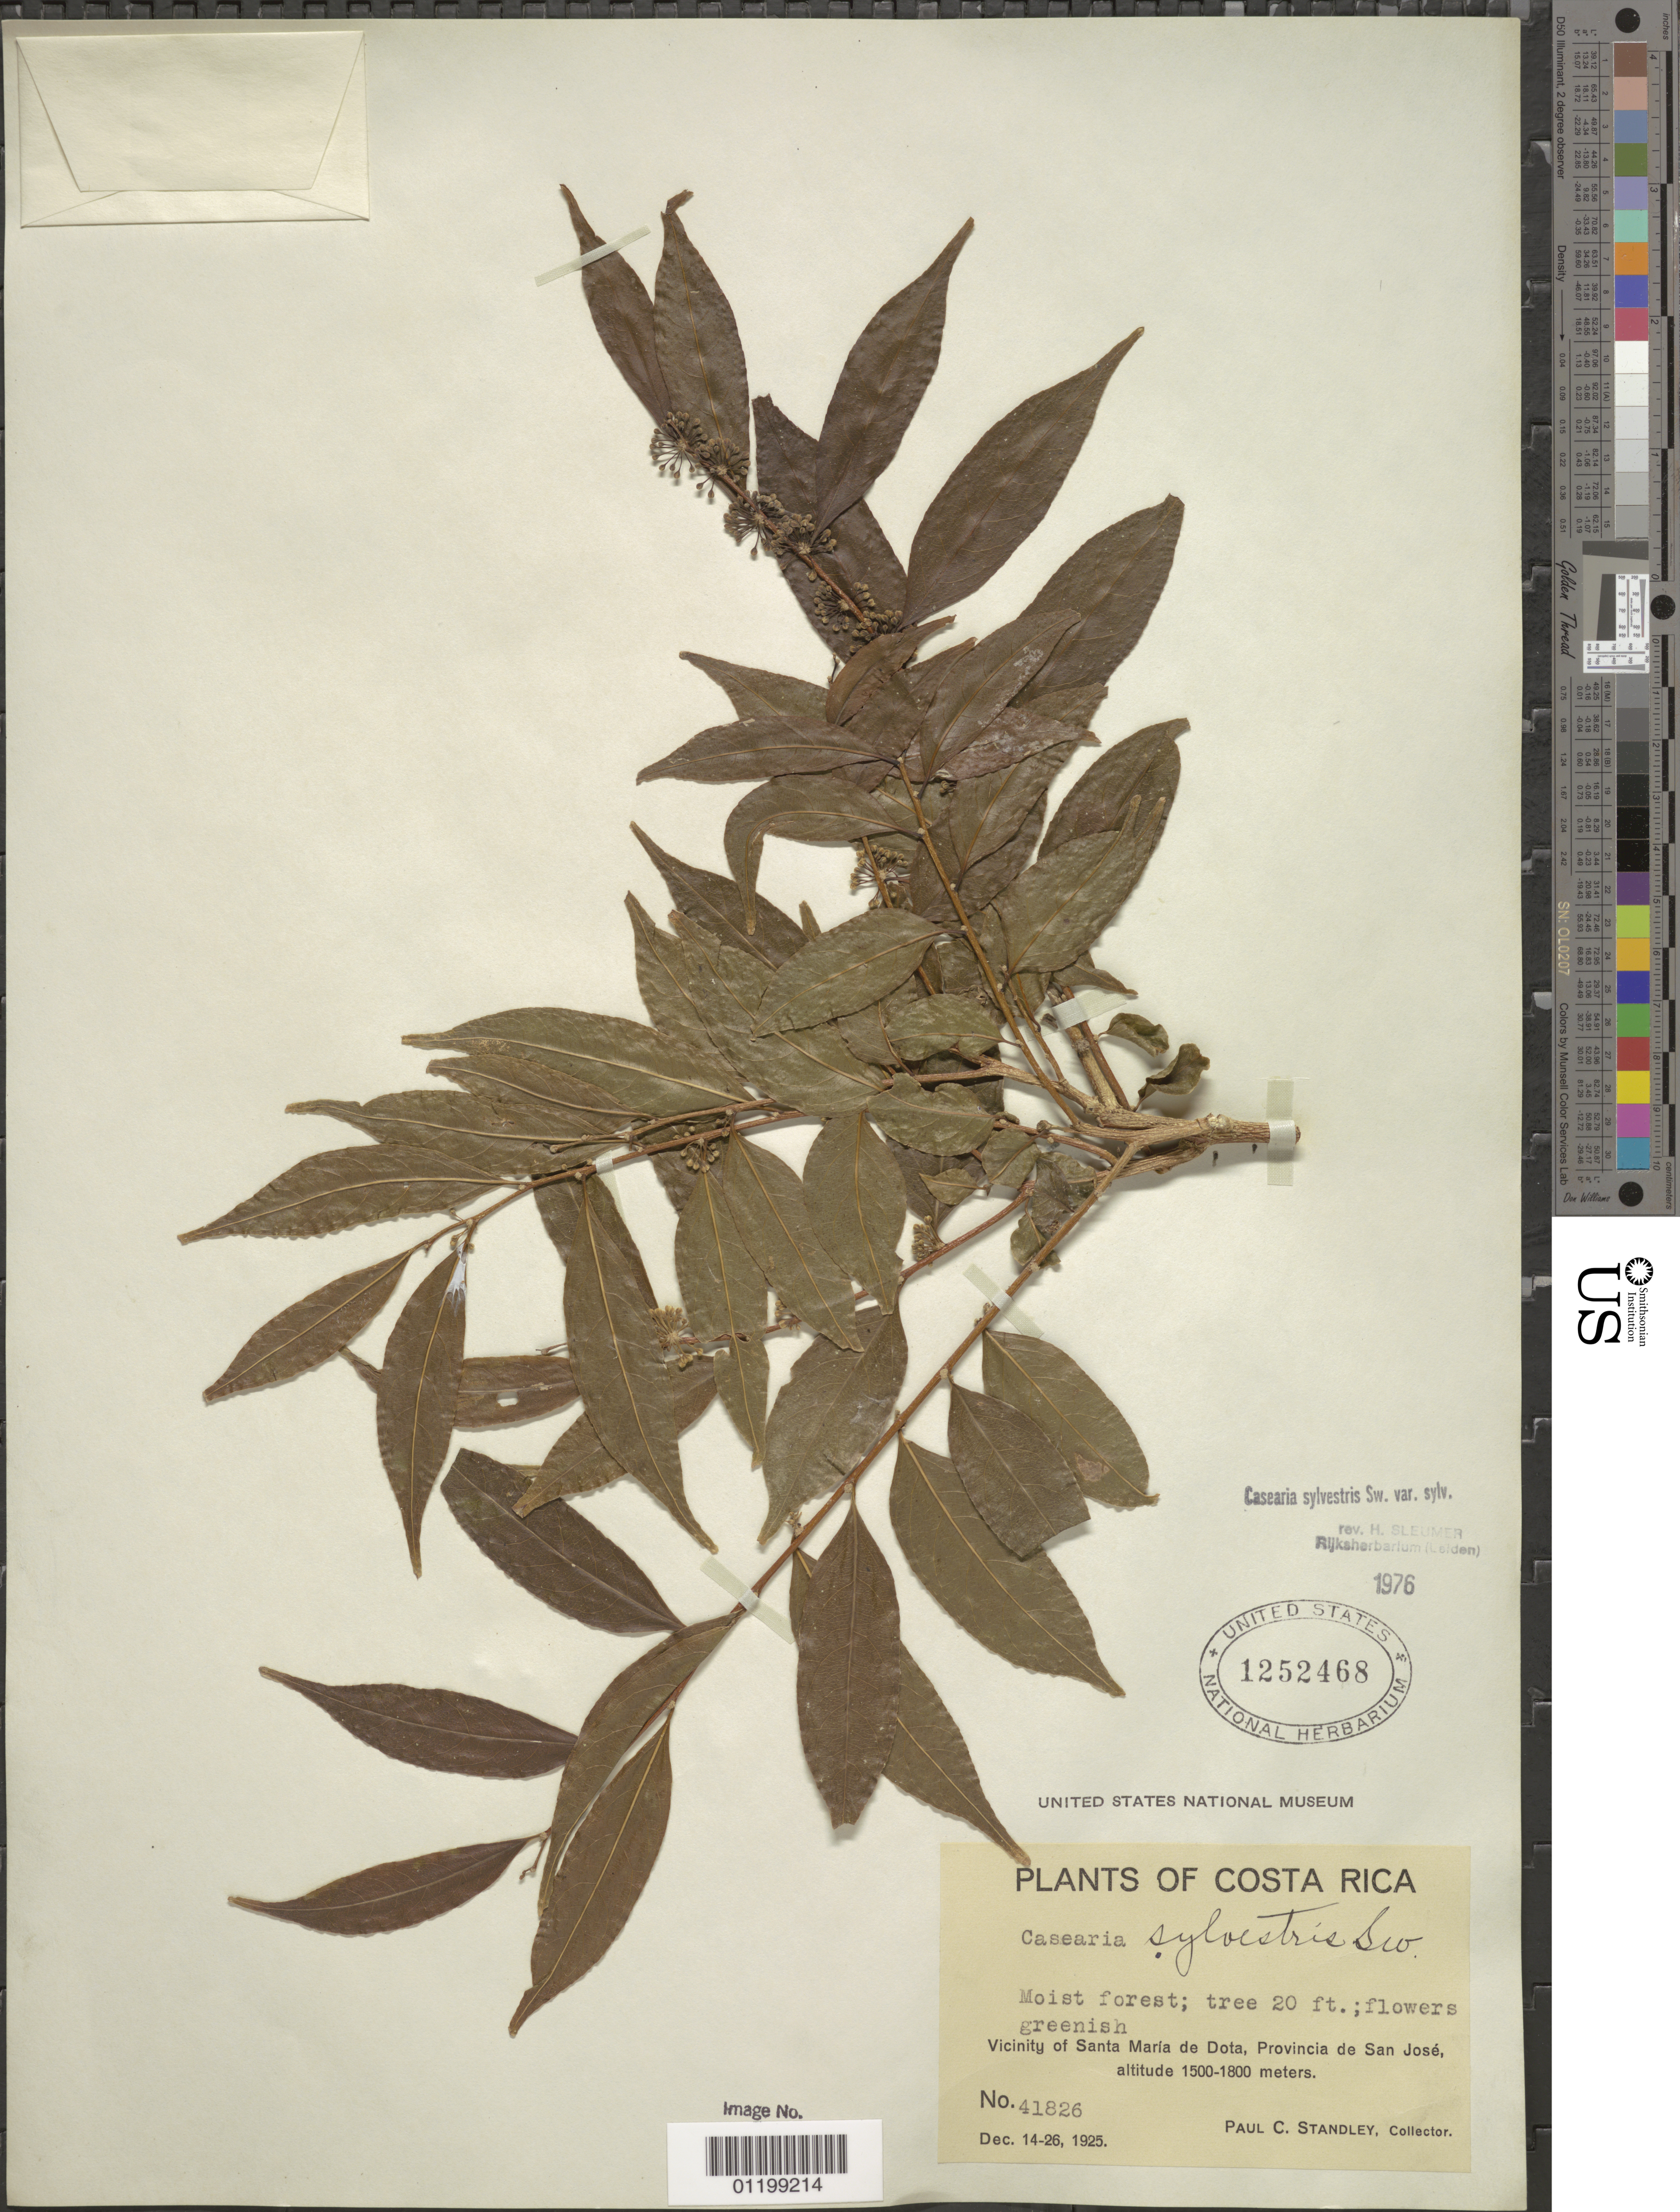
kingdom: Plantae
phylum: Tracheophyta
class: Magnoliopsida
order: Malpighiales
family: Salicaceae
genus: Casearia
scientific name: Casearia sylvestris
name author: Sw.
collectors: P. C. Standley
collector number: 41826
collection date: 1925-12-14/1925-12-26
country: Costa Rica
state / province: San José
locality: Vicinity of Santa Maria de Dota.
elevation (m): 1500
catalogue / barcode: US 1252468